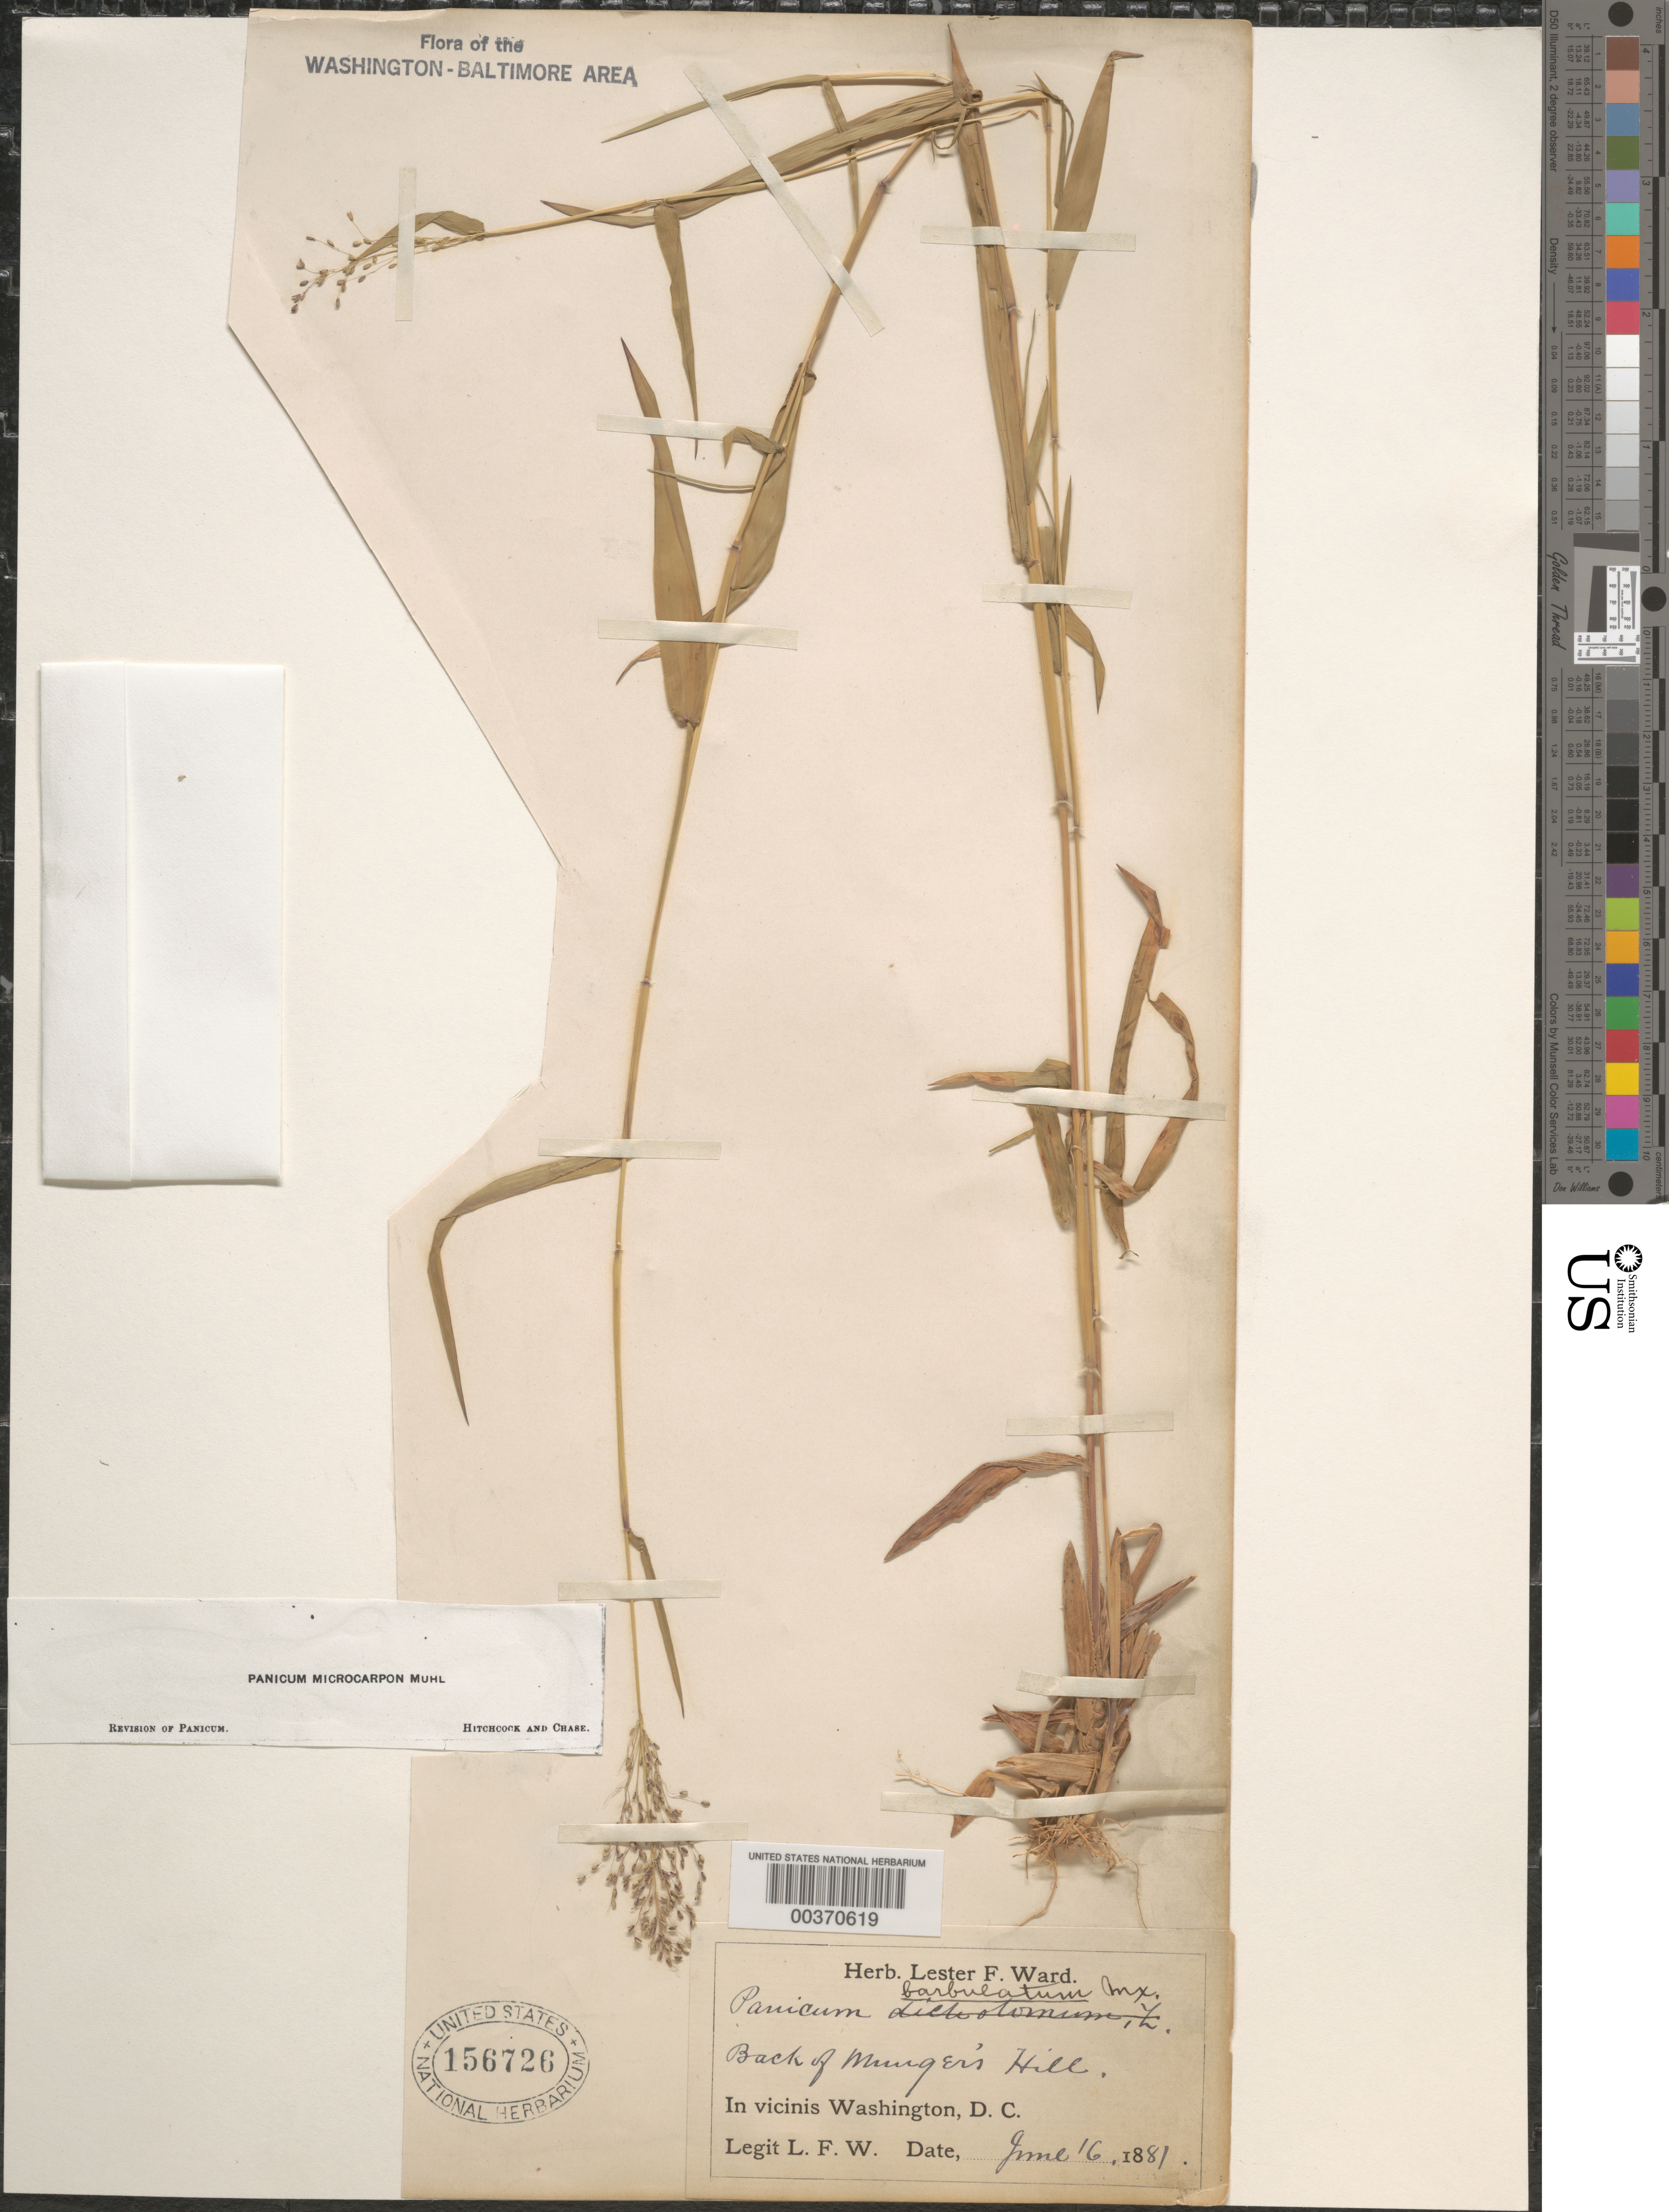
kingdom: Plantae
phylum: Tracheophyta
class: Liliopsida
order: Poales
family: Poaceae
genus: Dichanthelium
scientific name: Dichanthelium dichotomum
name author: (L.) Gould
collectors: L. F. Ward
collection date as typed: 16 Jun 1881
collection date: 1881-06-16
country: United States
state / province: District of Columbia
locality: Back of Munger's Hill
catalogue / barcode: US 156726